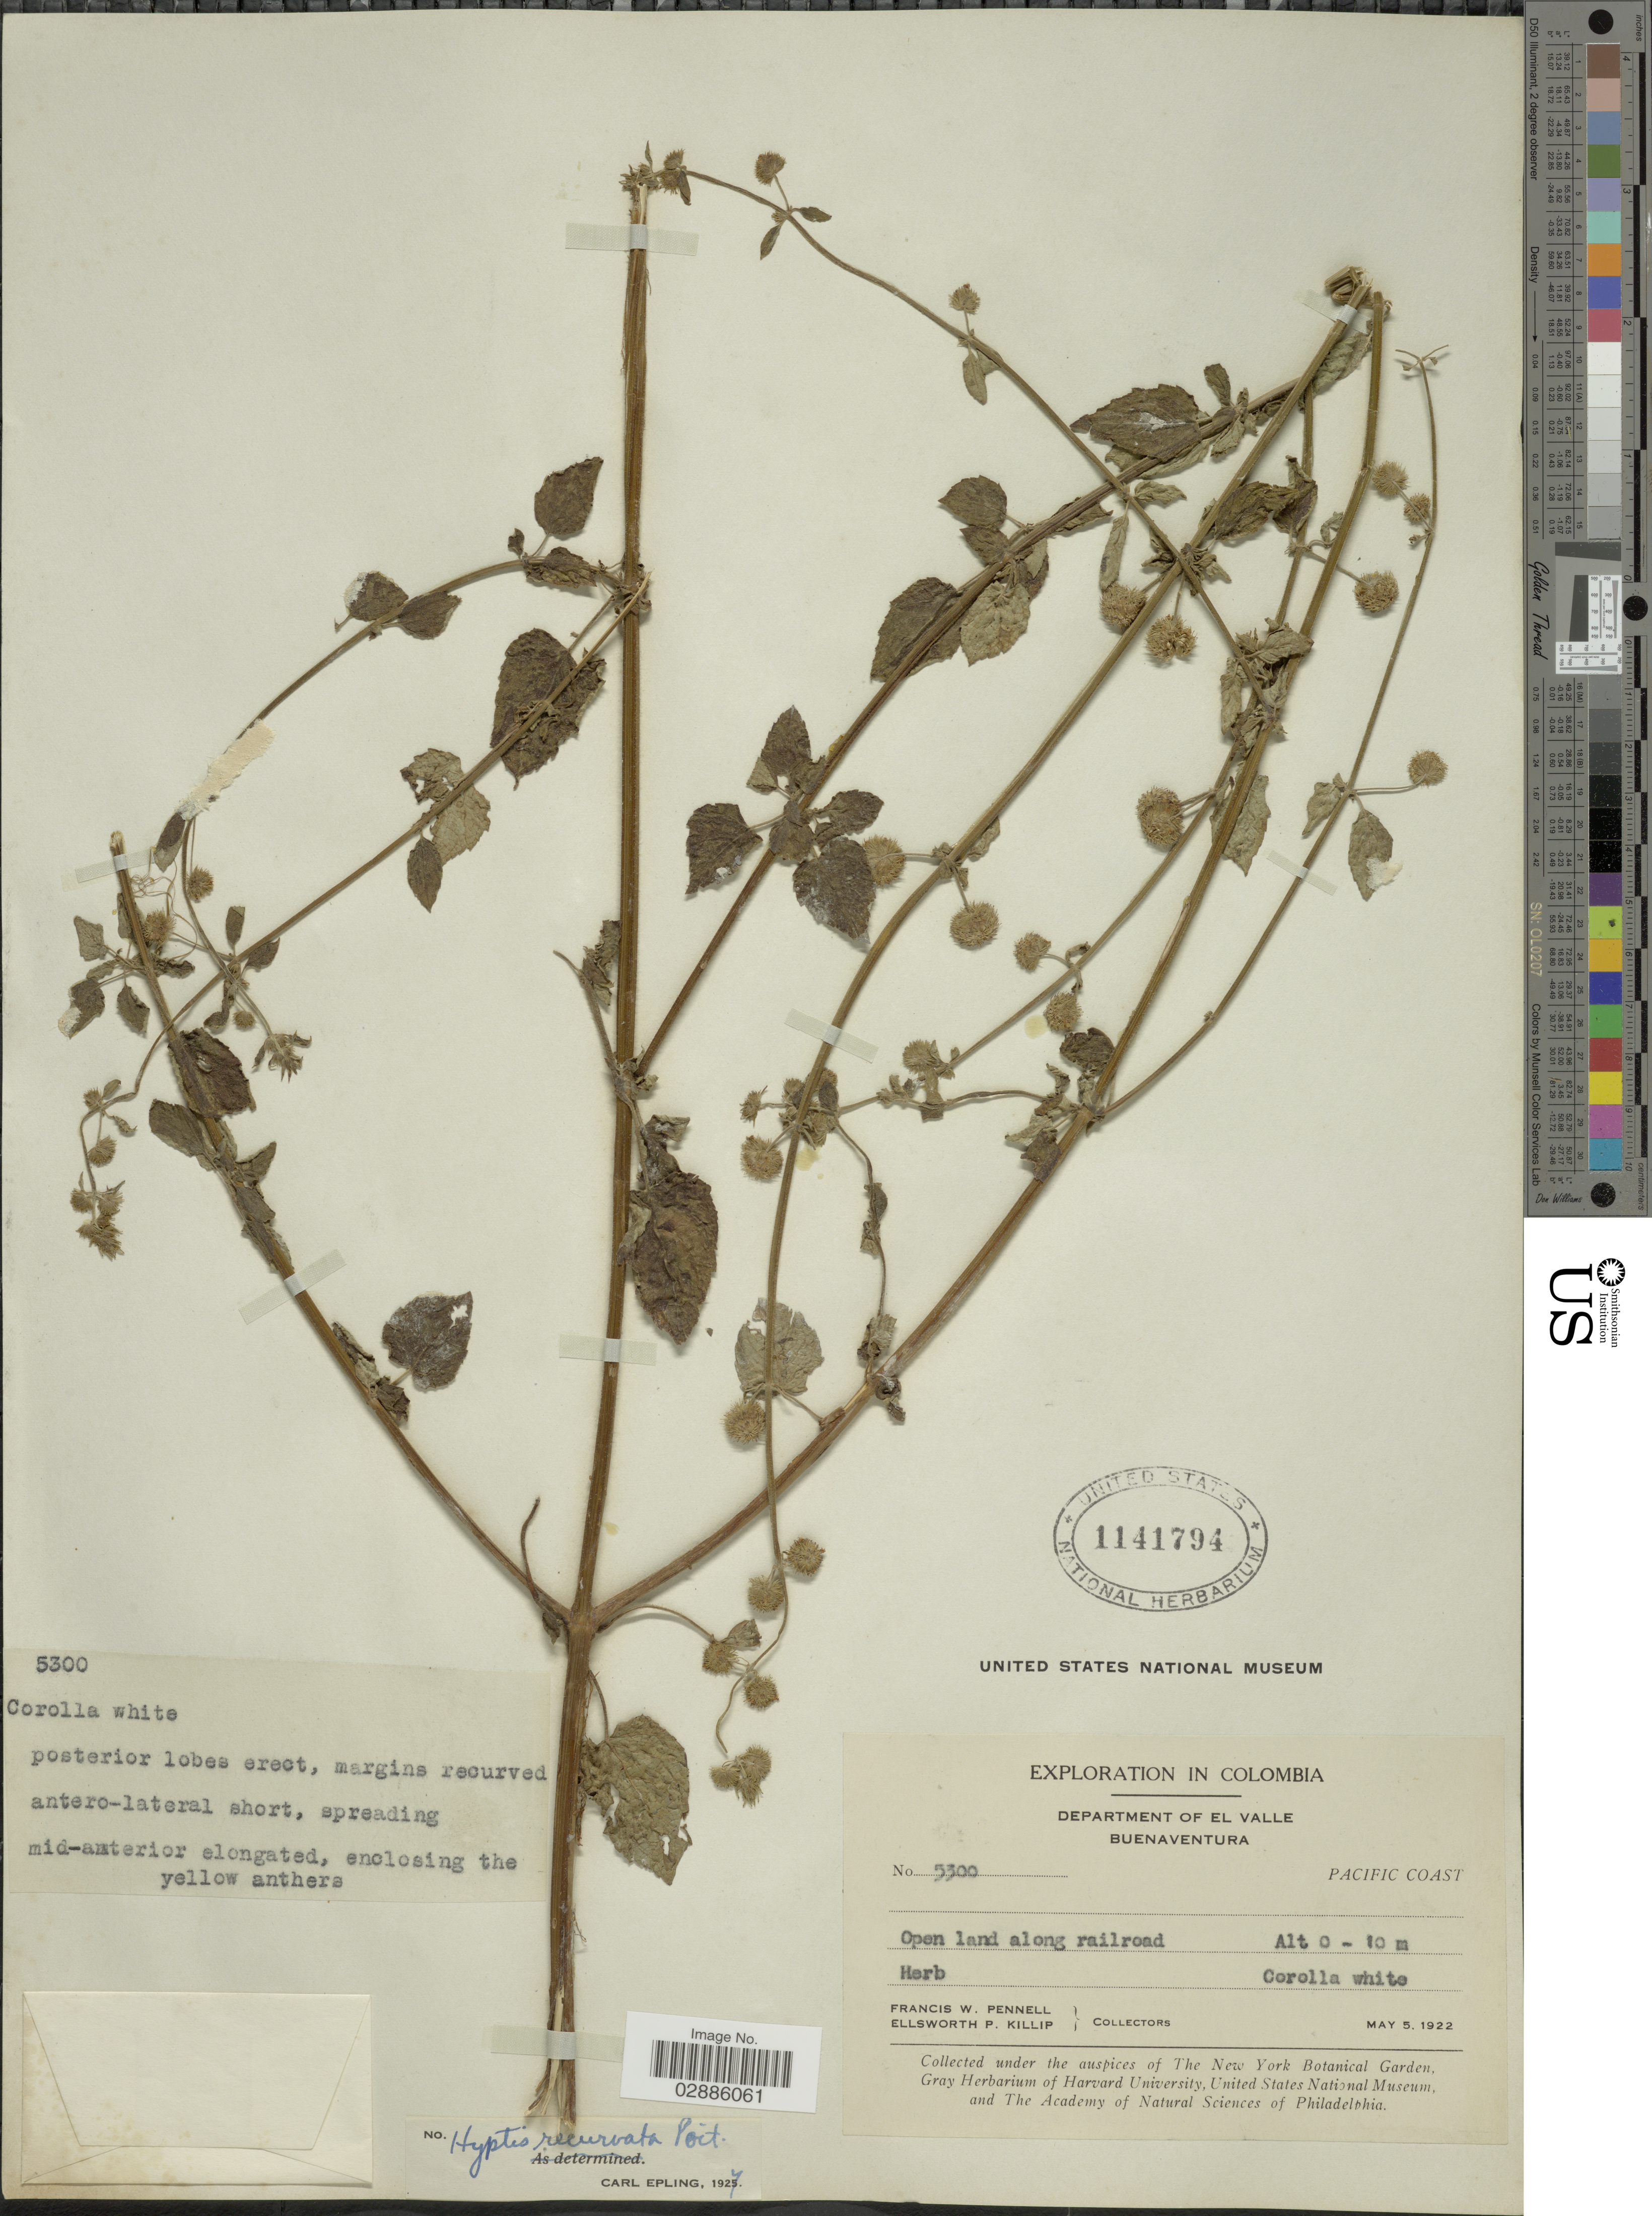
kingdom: Plantae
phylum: Tracheophyta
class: Magnoliopsida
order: Lamiales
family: Lamiaceae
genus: Hyptis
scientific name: Hyptis recurvata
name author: Poit.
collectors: F. W. Pennell & E. P. Killip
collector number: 5300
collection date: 1922-05-05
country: Colombia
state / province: Valle del Cauca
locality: Department of El Valle, Buenaventura, Pacific Coast.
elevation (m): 0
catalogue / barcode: US 1141794